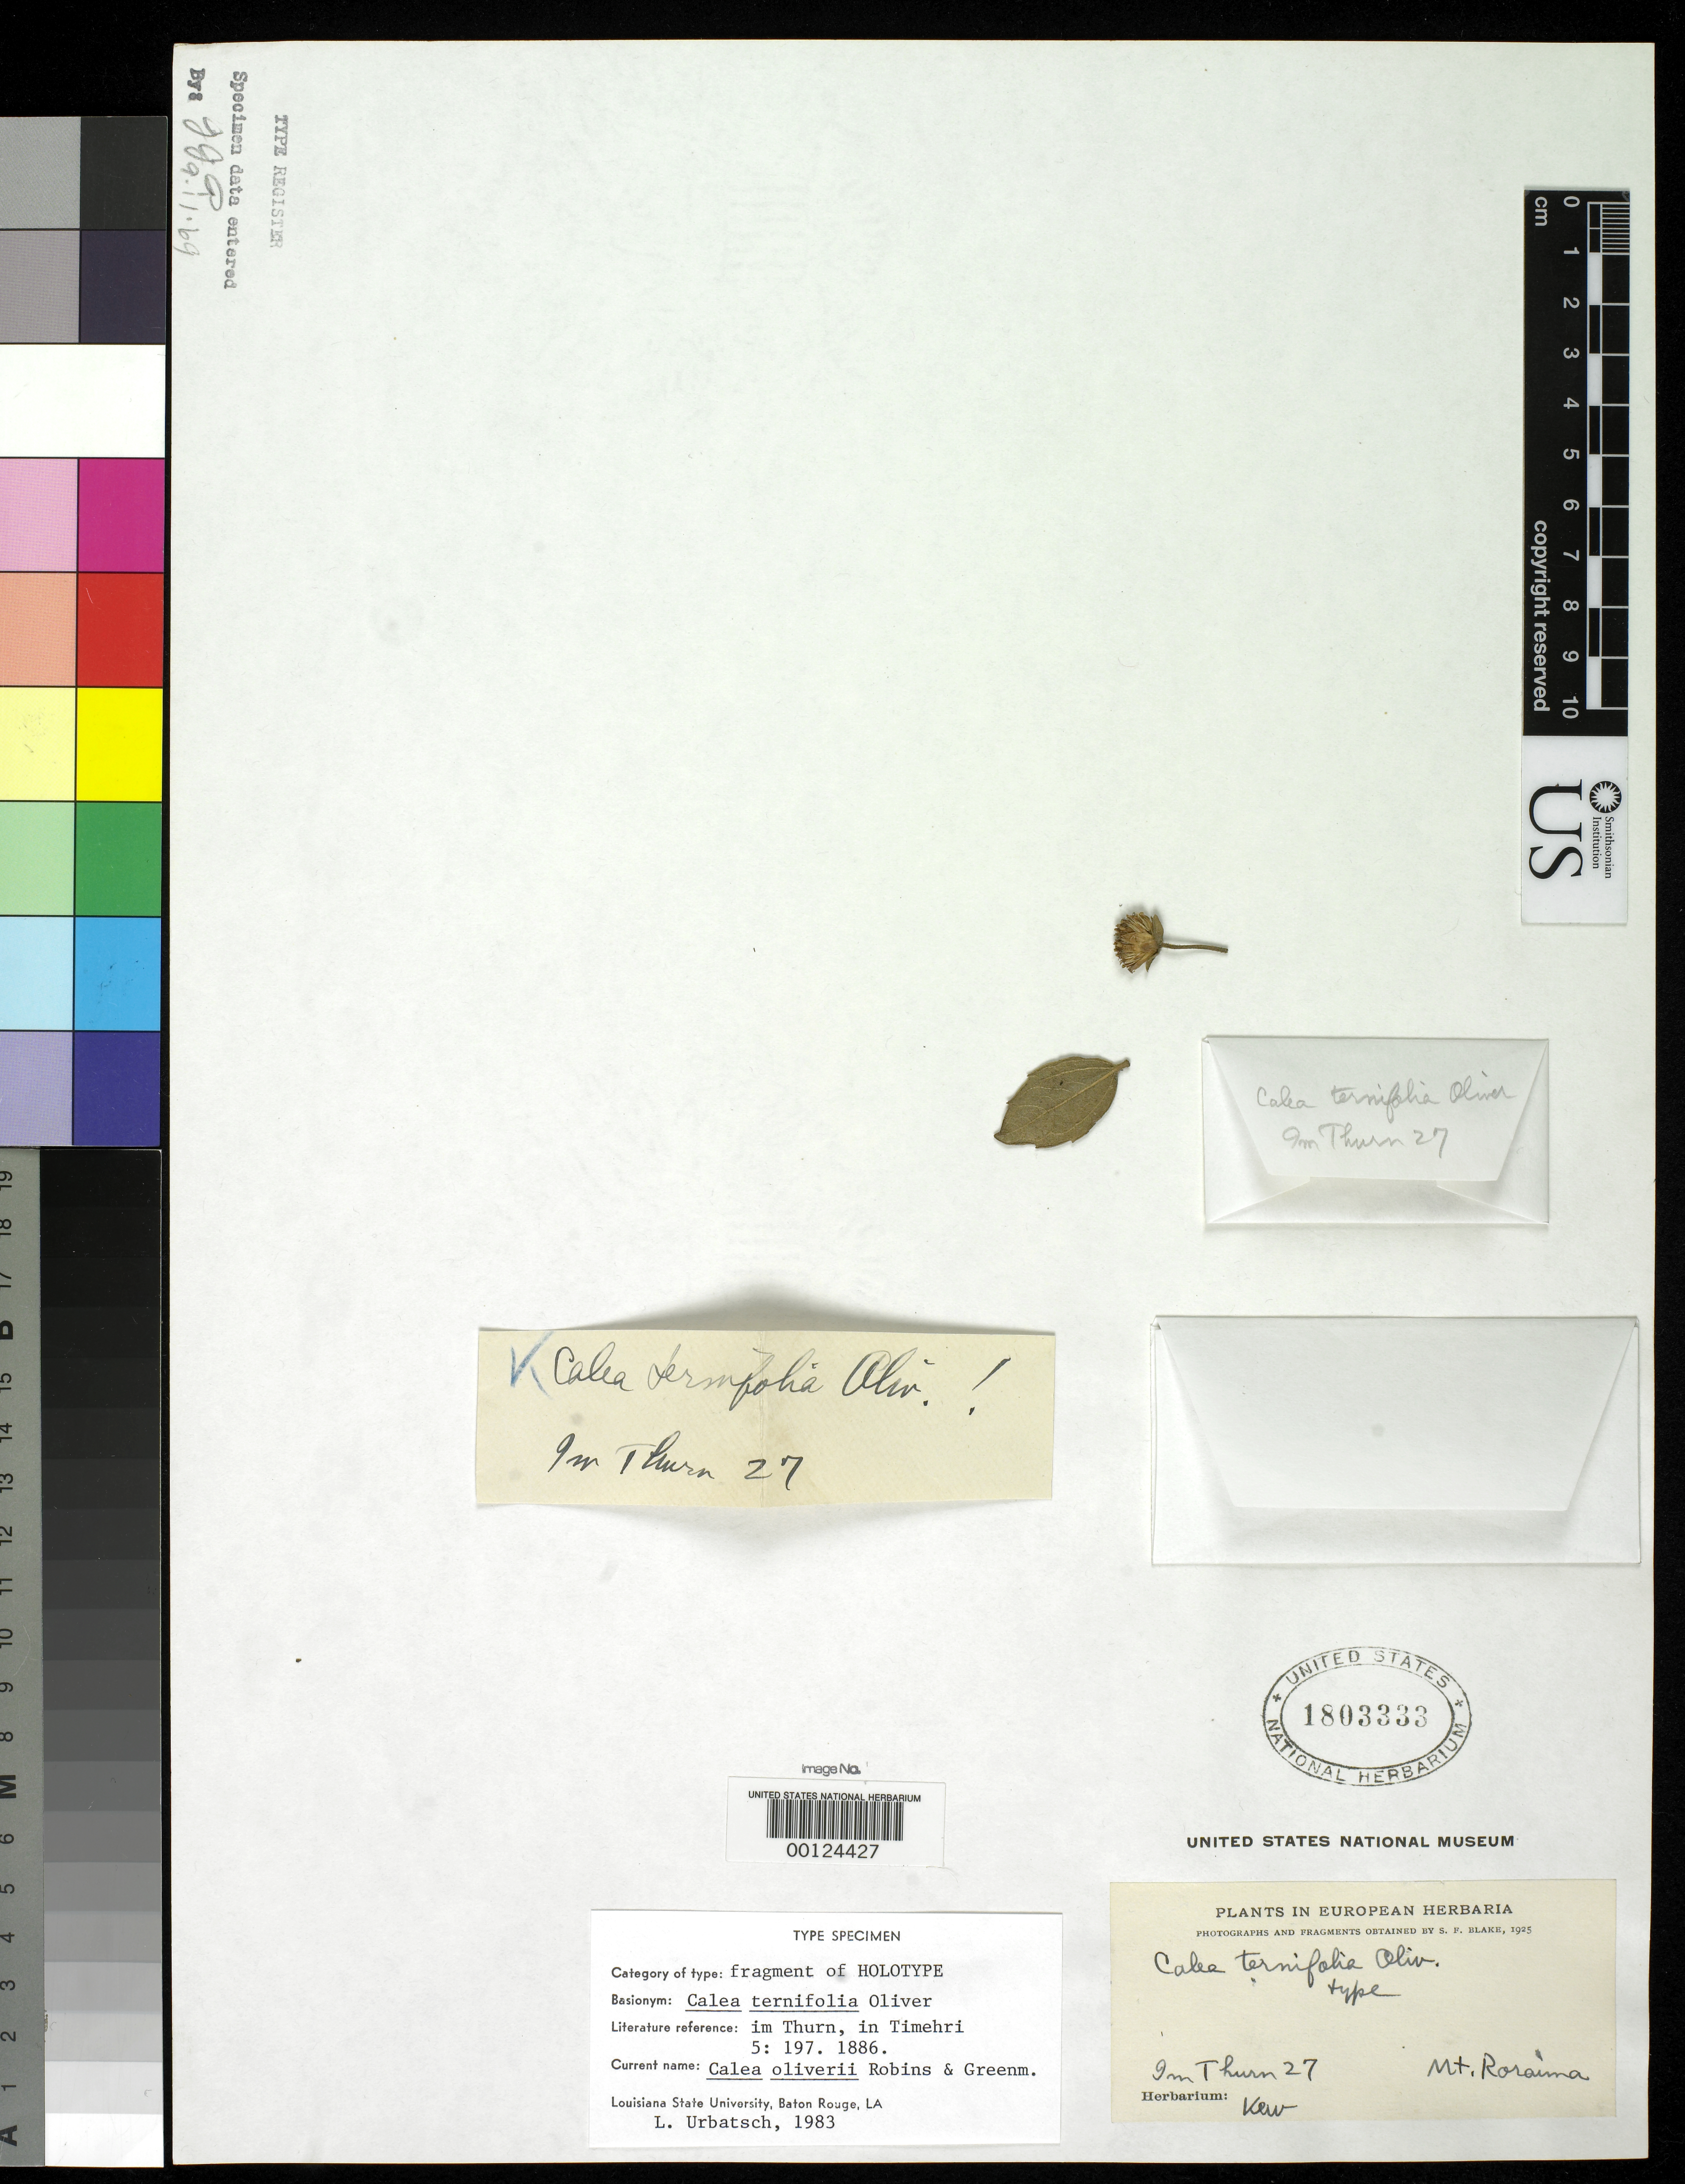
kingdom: Plantae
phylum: Tracheophyta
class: Magnoliopsida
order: Asterales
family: Asteraceae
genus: Calea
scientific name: Calea ternifolia Oliv., hom. illeg.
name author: Oliv.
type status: Type Fragment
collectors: E. F. im Thurn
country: Guyana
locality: Mt. Roraima.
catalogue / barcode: US 1803333